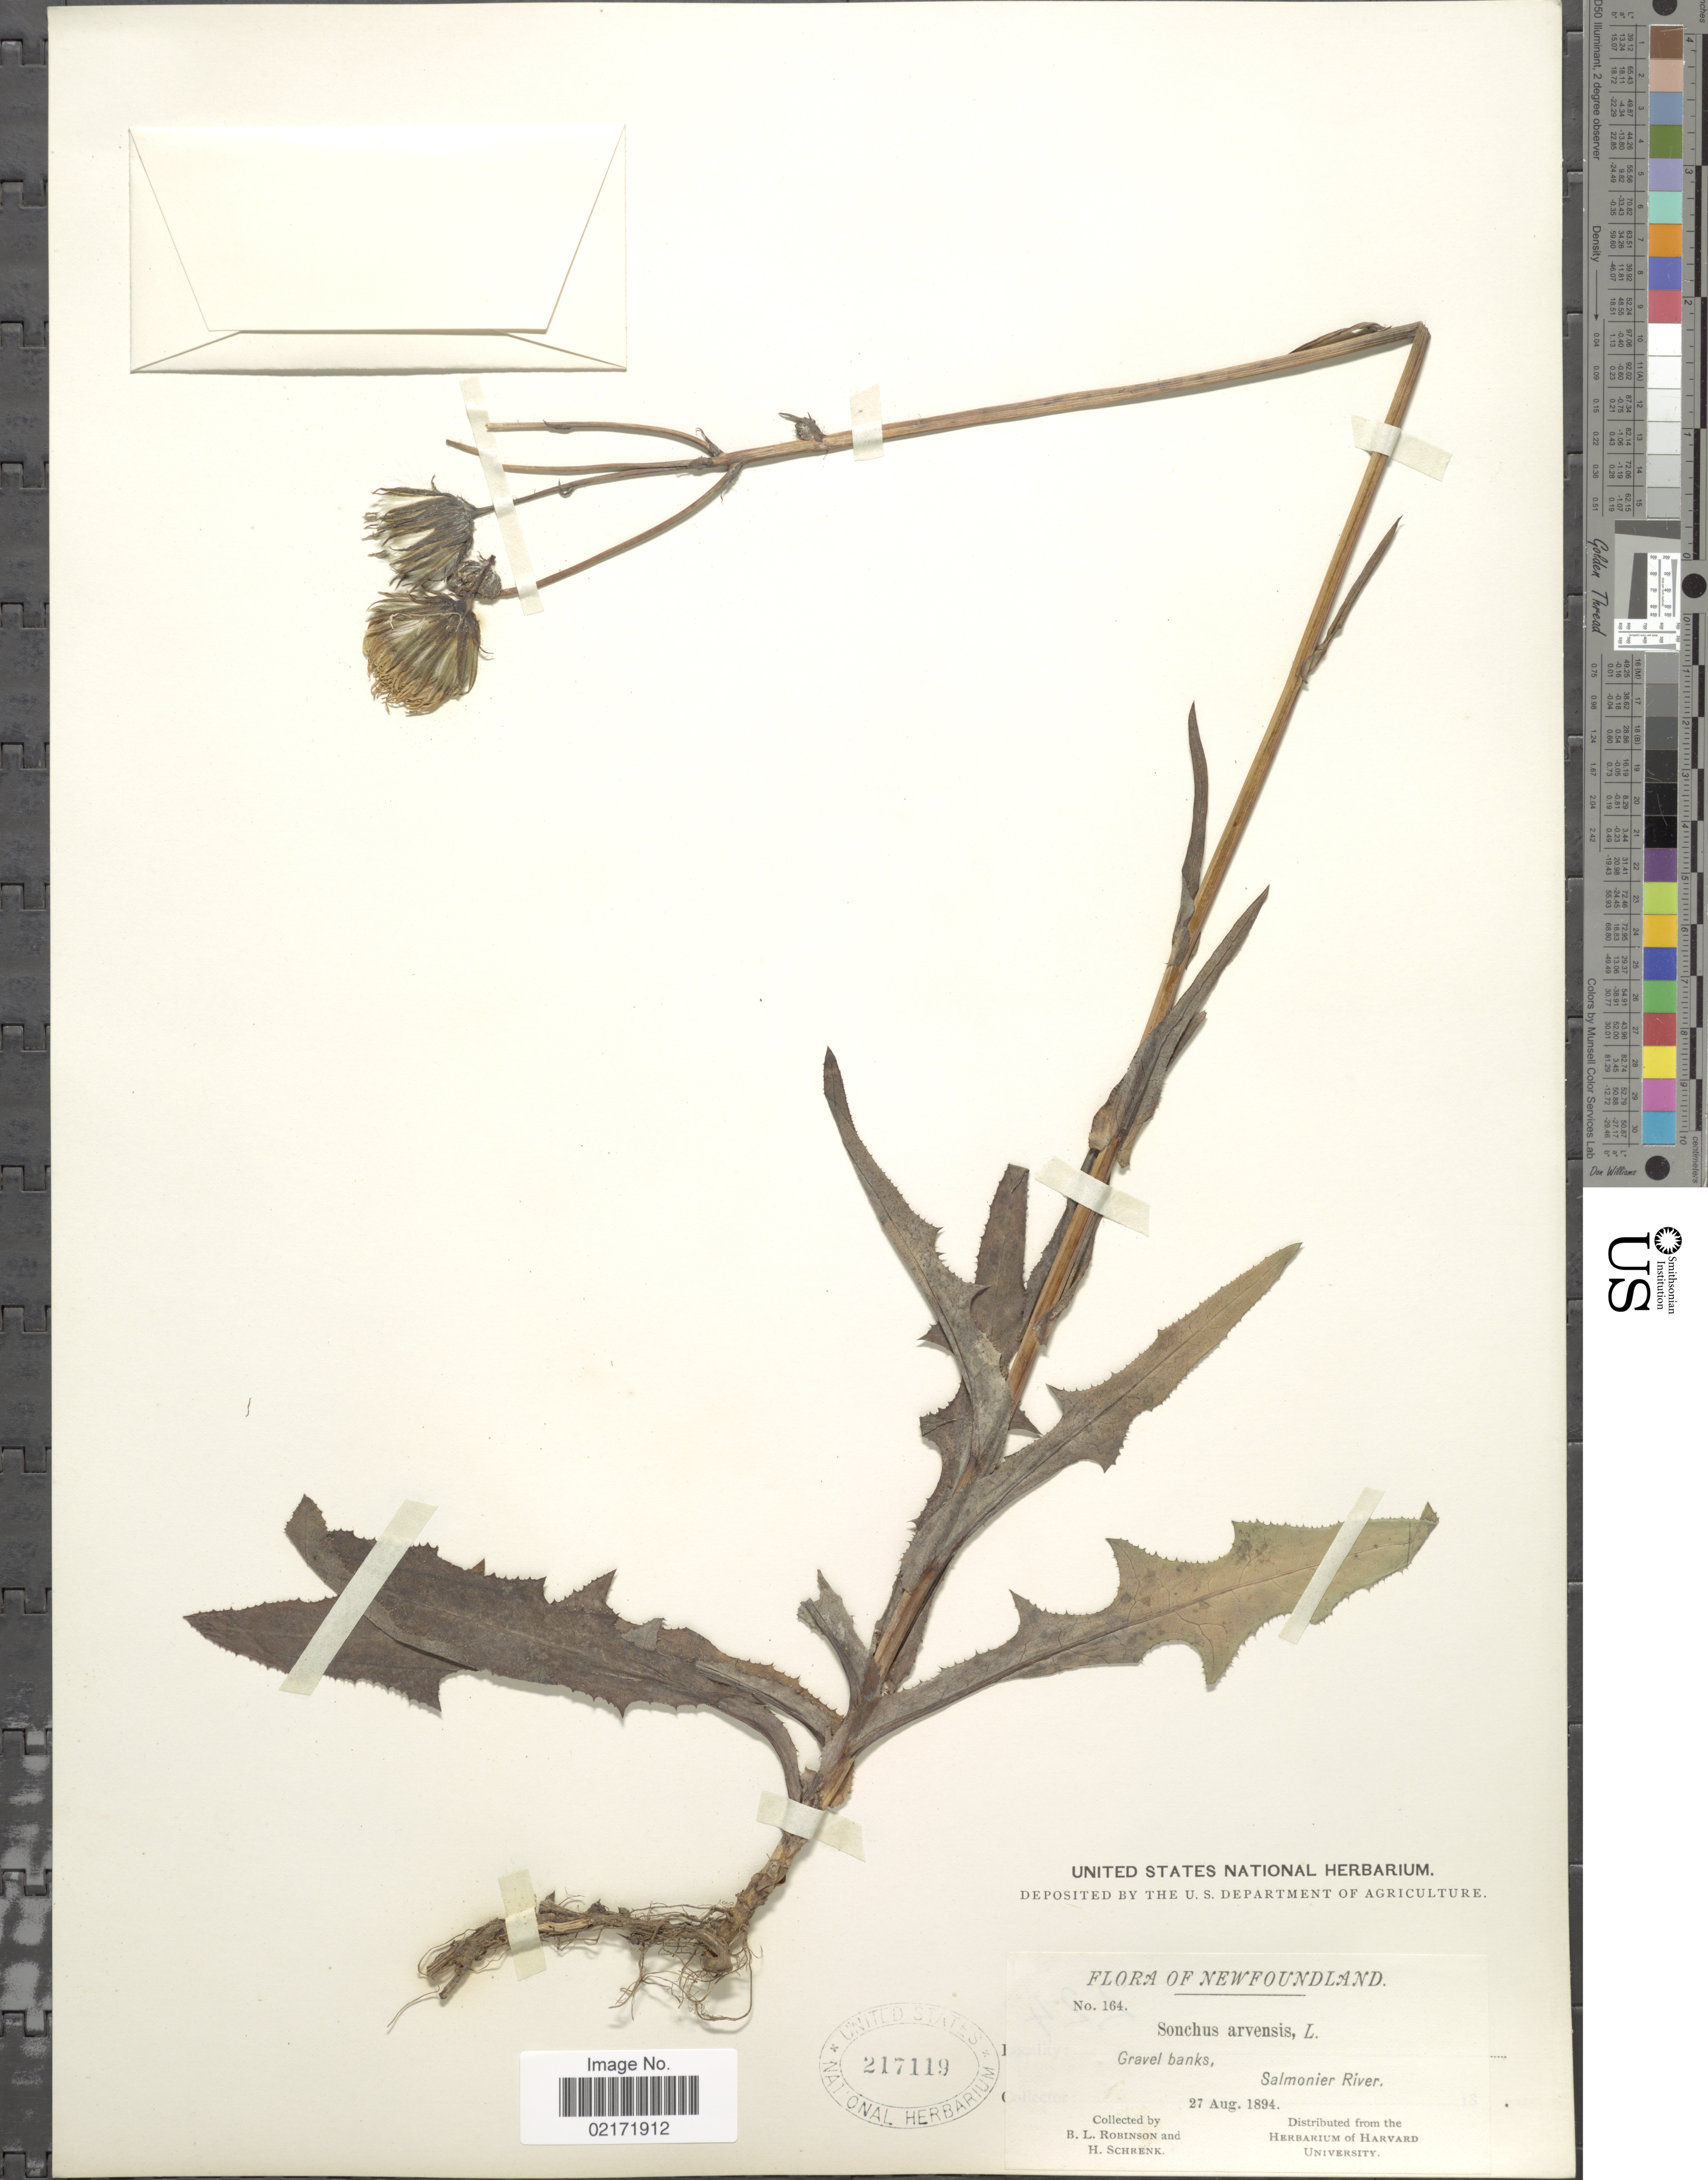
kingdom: Plantae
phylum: Tracheophyta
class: Magnoliopsida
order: Asterales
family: Asteraceae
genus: Sonchus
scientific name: Sonchus arvensis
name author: L.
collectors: R. L. Robinson & H. v. Schrenk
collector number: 164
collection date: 1894-08-27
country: Canada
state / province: Newfoundland and Labrador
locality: Salmonier River.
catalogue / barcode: US 217119